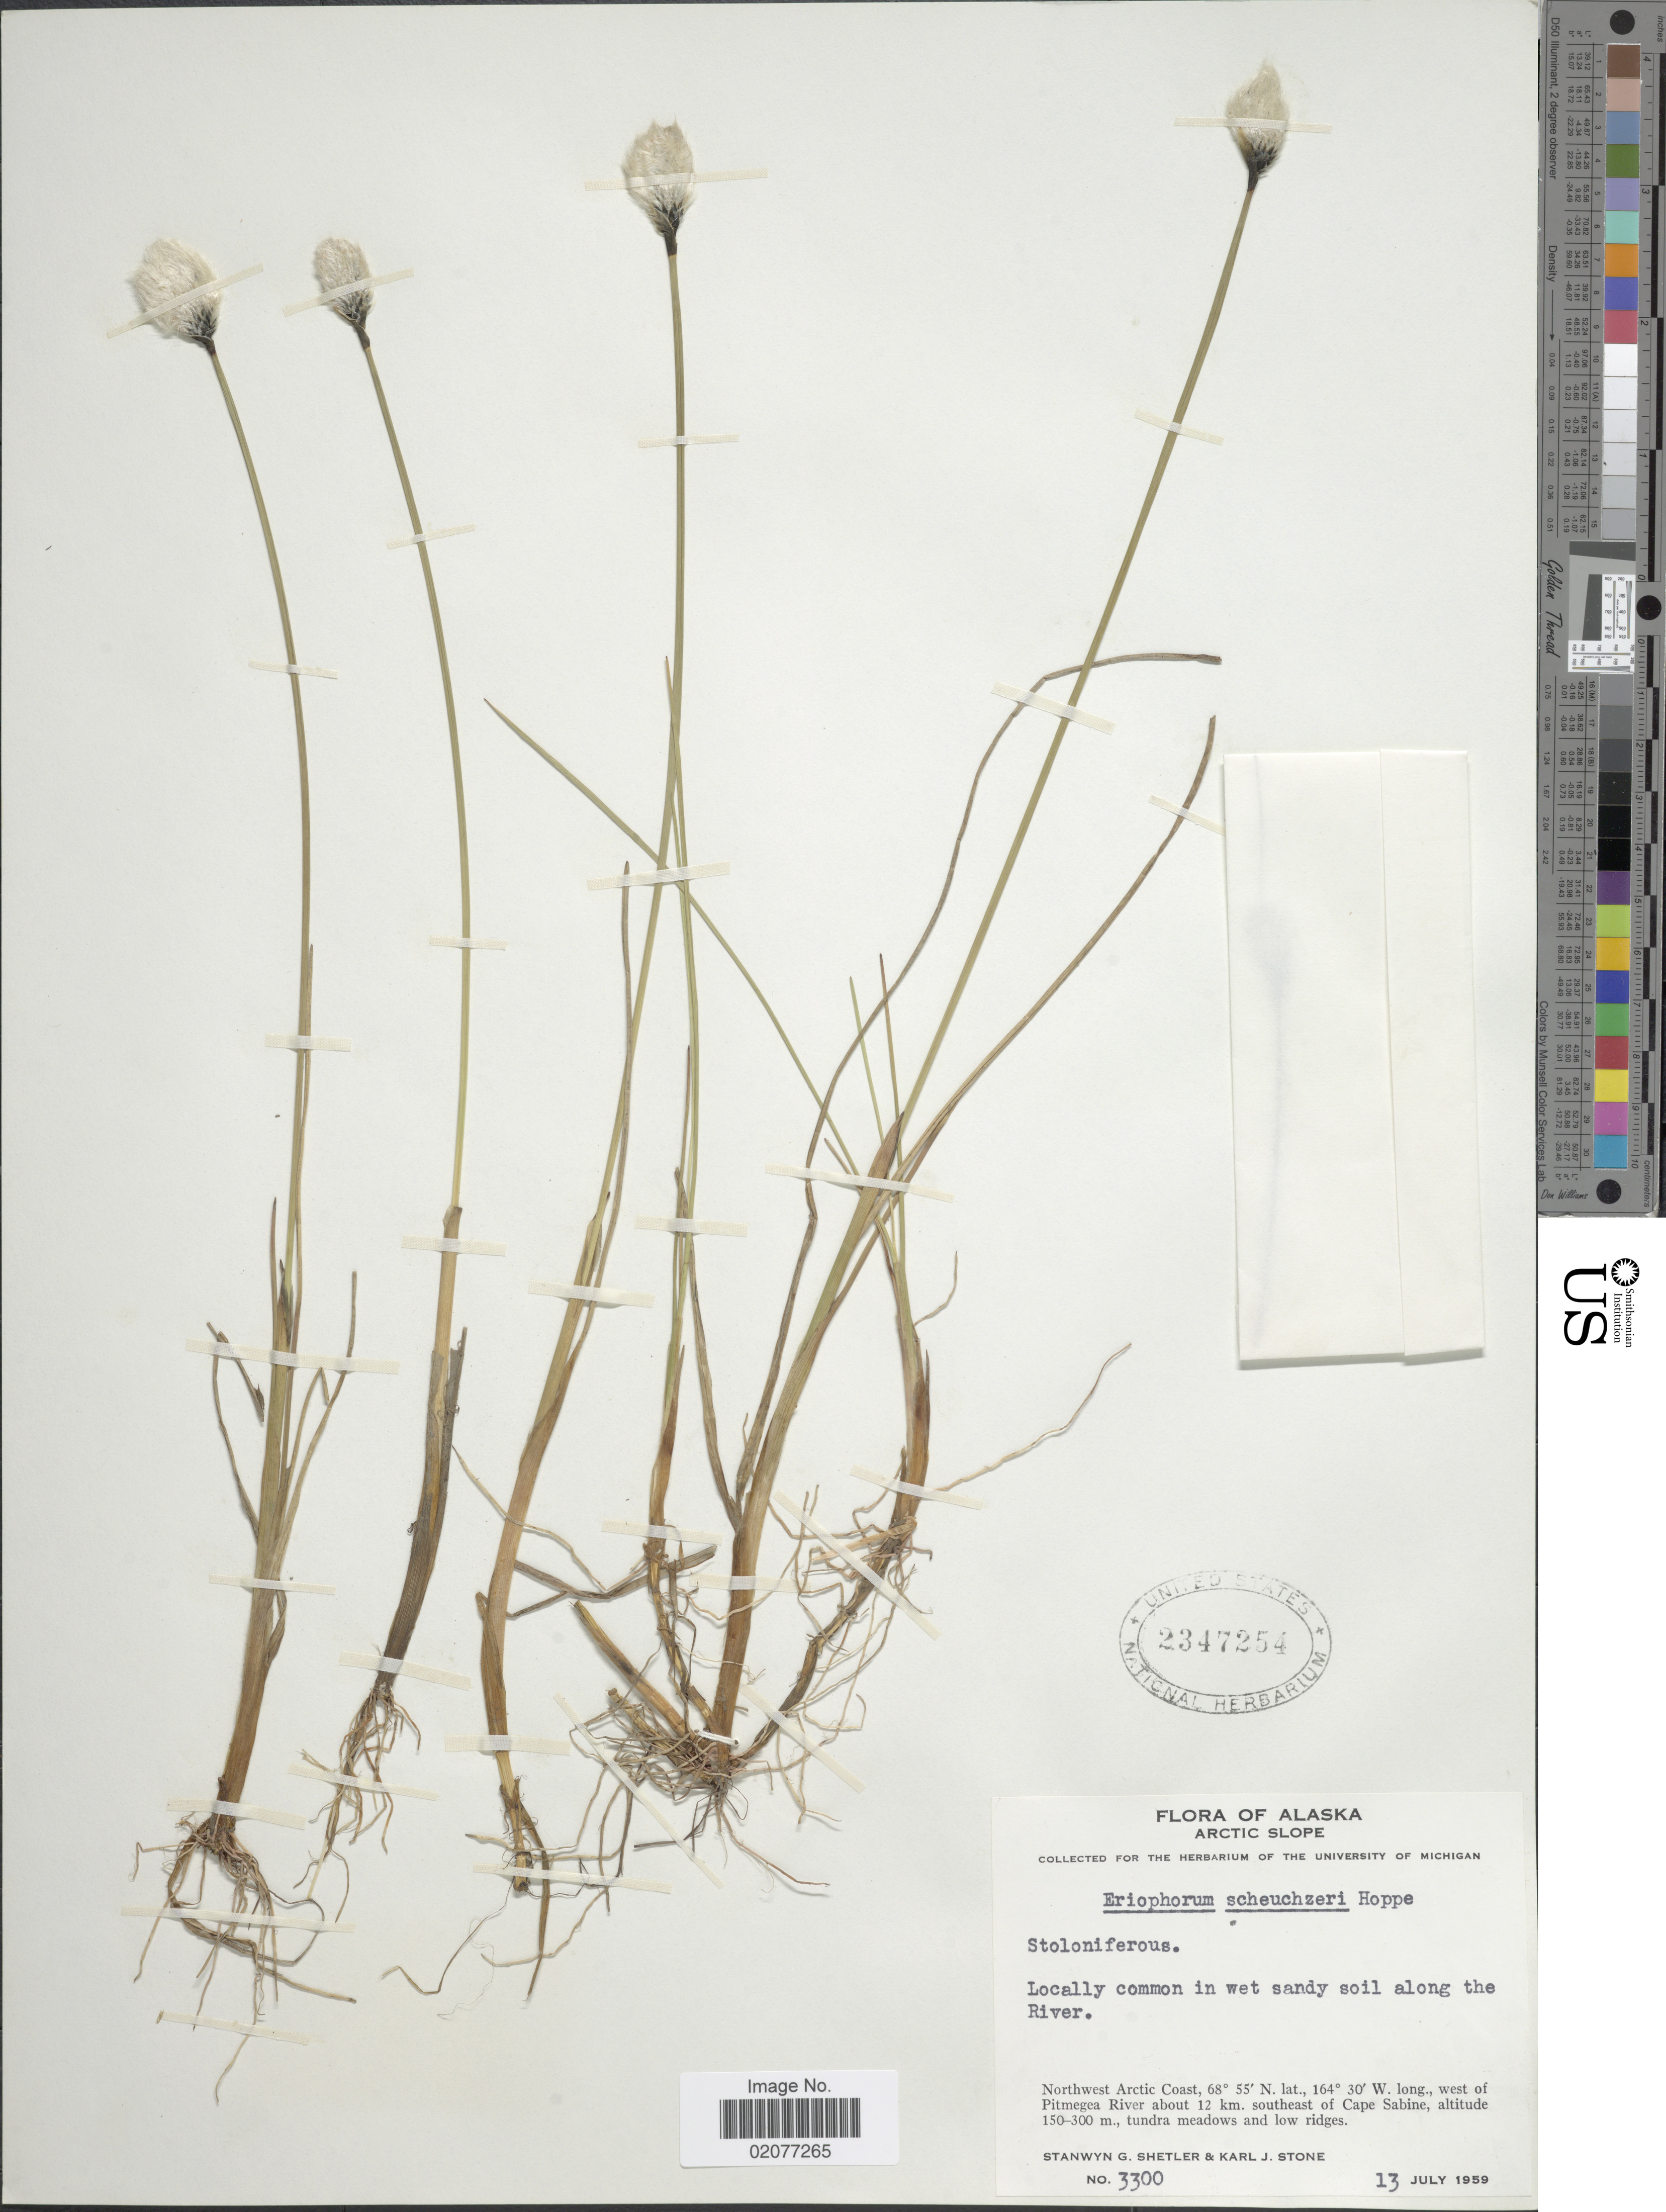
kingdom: Plantae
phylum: Tracheophyta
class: Liliopsida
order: Poales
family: Cyperaceae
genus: Eriophorum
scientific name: Eriophorum scheuchzeri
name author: Hoppe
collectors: S. Shetler & K. J. Stone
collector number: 3300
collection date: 1959-07-13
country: United States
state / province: Alaska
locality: Alaska, Arctic Slope. Northwest Arctic Coast. West of Pitmega River about 12 km. southeast of Cape Sabine.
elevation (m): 150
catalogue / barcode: US 2347254